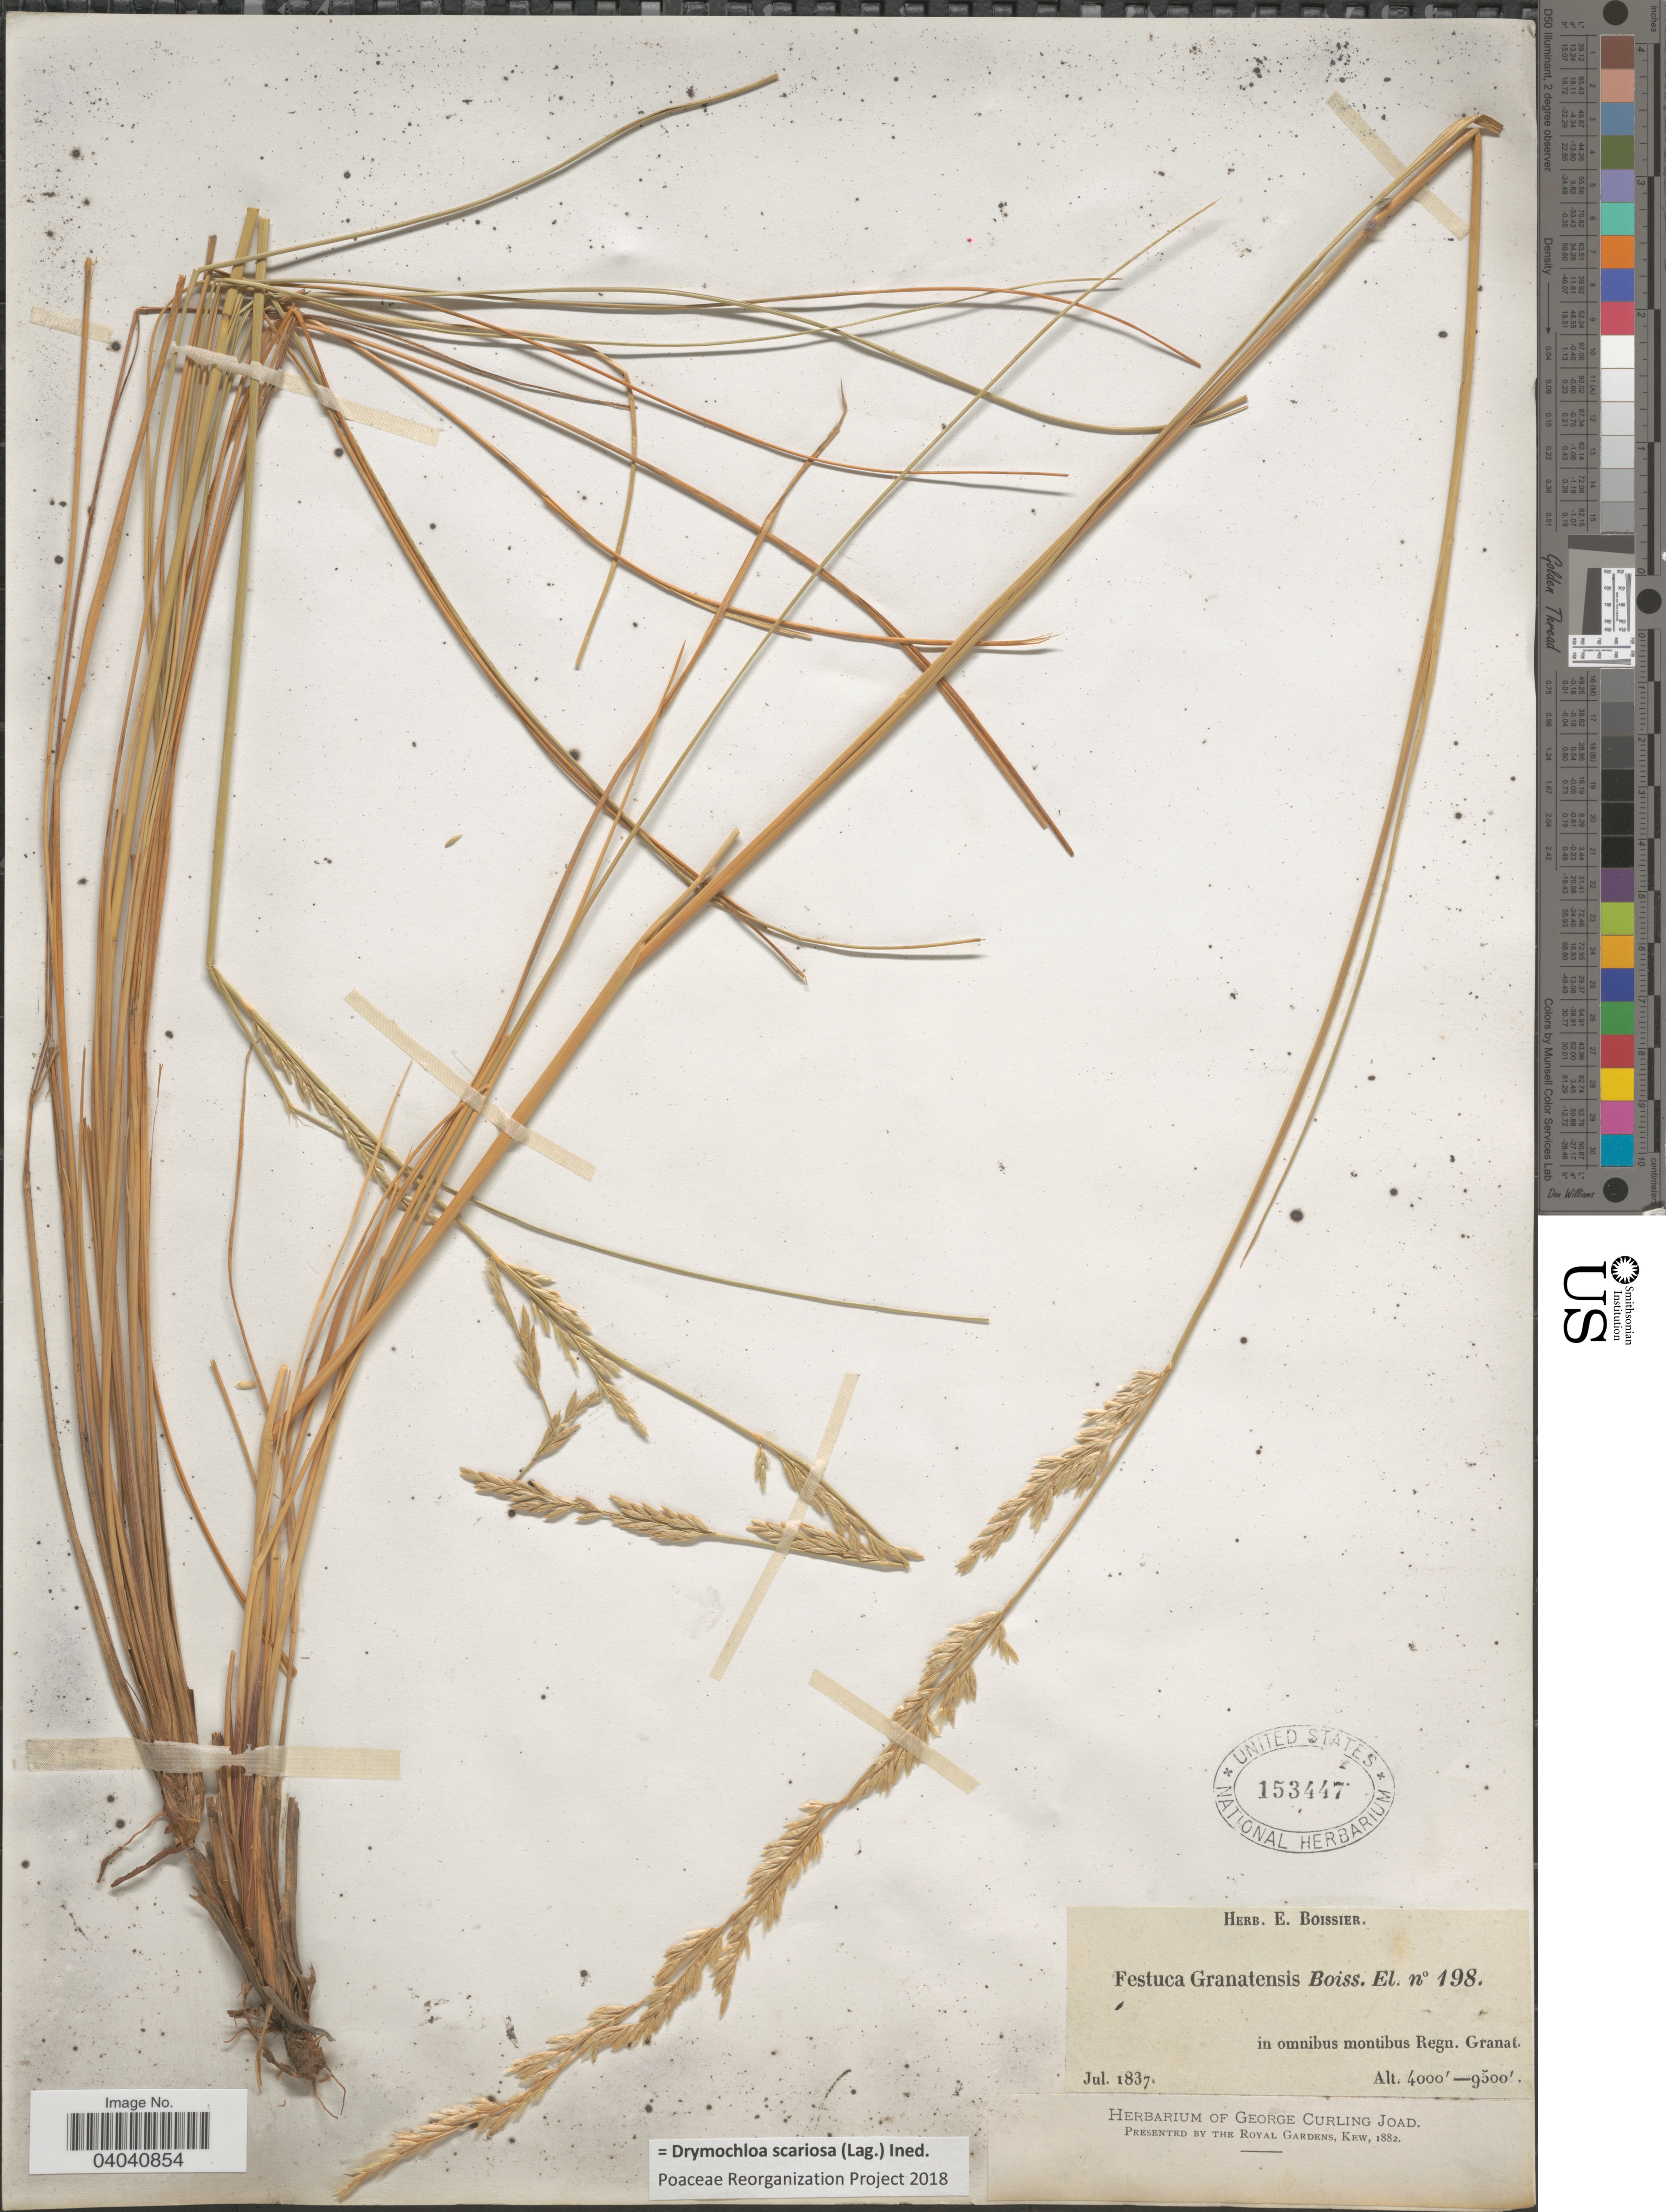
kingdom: Plantae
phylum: Tracheophyta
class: Liliopsida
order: Poales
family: Poaceae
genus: Drymochloa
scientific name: Drymochloa scariosa (Lag.) ined.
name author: (Lag.)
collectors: ex herb. E. Boissier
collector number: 198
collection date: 1837-07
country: Spain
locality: In omnibus montibus Regn. Granat.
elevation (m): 1219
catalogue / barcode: US 153447